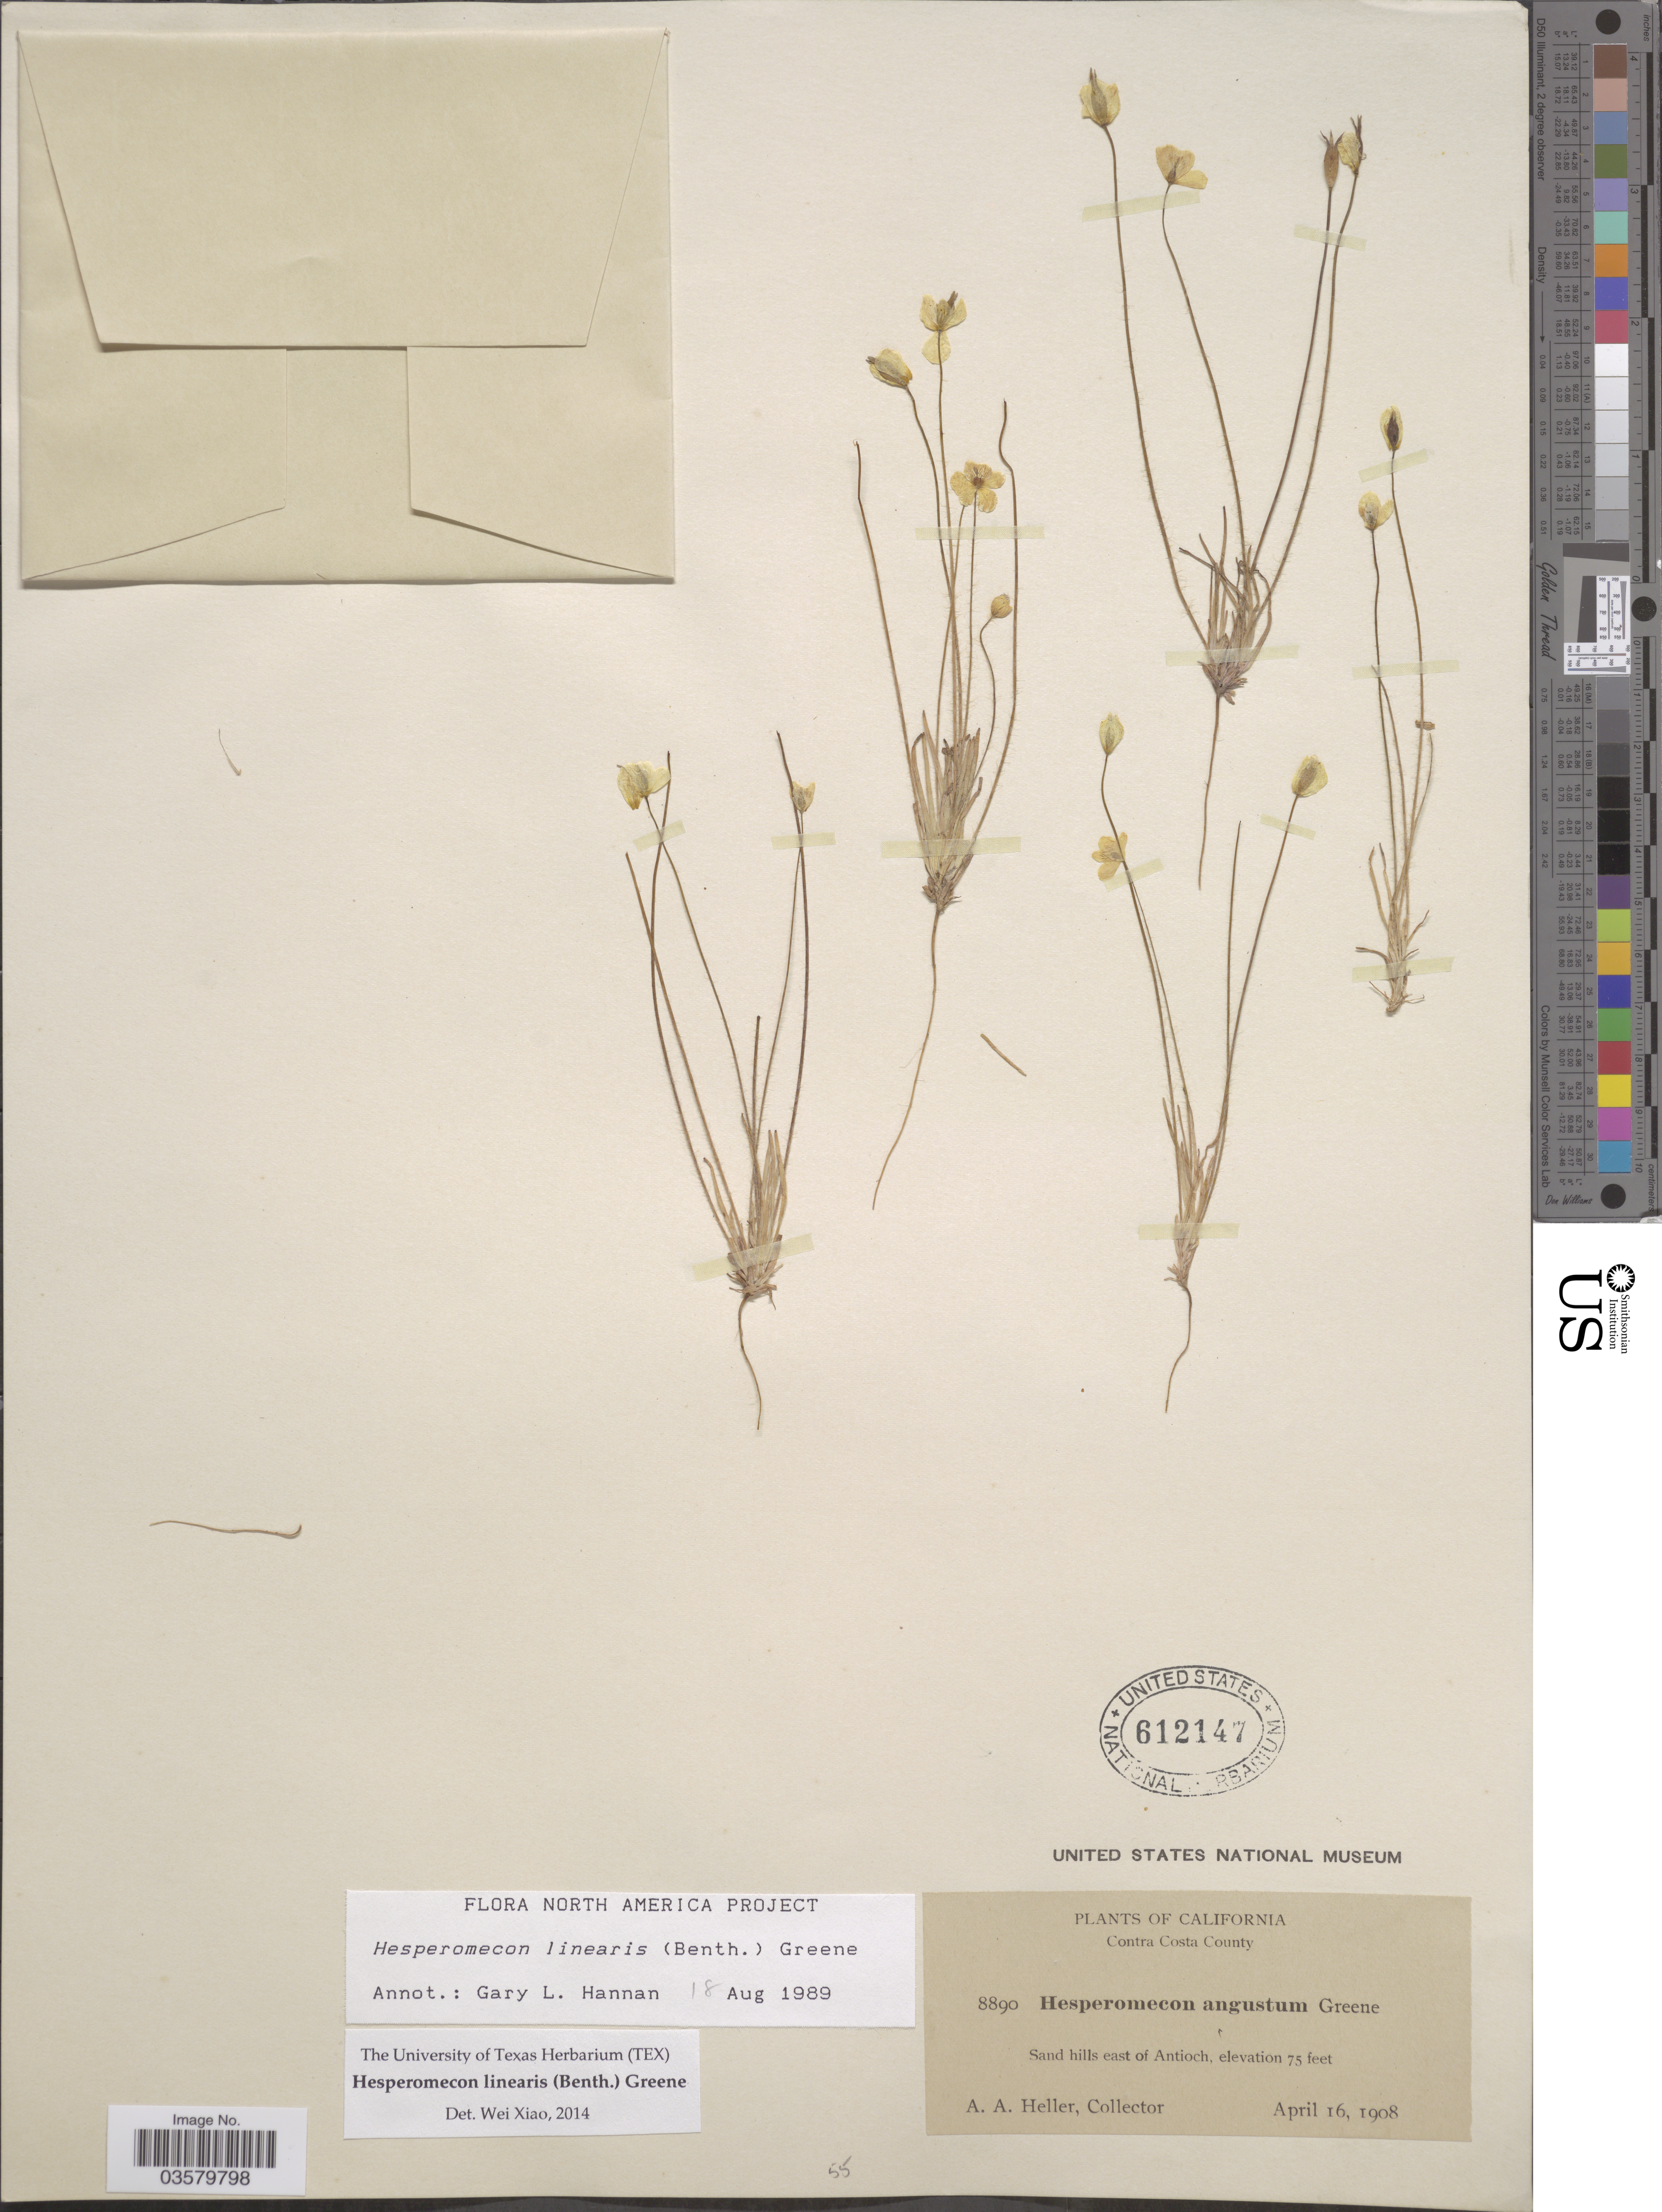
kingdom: Plantae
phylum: Tracheophyta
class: Magnoliopsida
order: Ranunculales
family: Papaveraceae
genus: Platystigma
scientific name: Platystigma lineare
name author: Benth.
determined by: Strong, M. T., (US), Smithsonian Institution - National Museum of Natural History (UNITED STATES)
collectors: A. A. Heller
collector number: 8890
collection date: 1908-04-16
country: United States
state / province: California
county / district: Contra Costa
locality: Contra Costa County. Sand hills east of Antioch.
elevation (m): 23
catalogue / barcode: US 612147